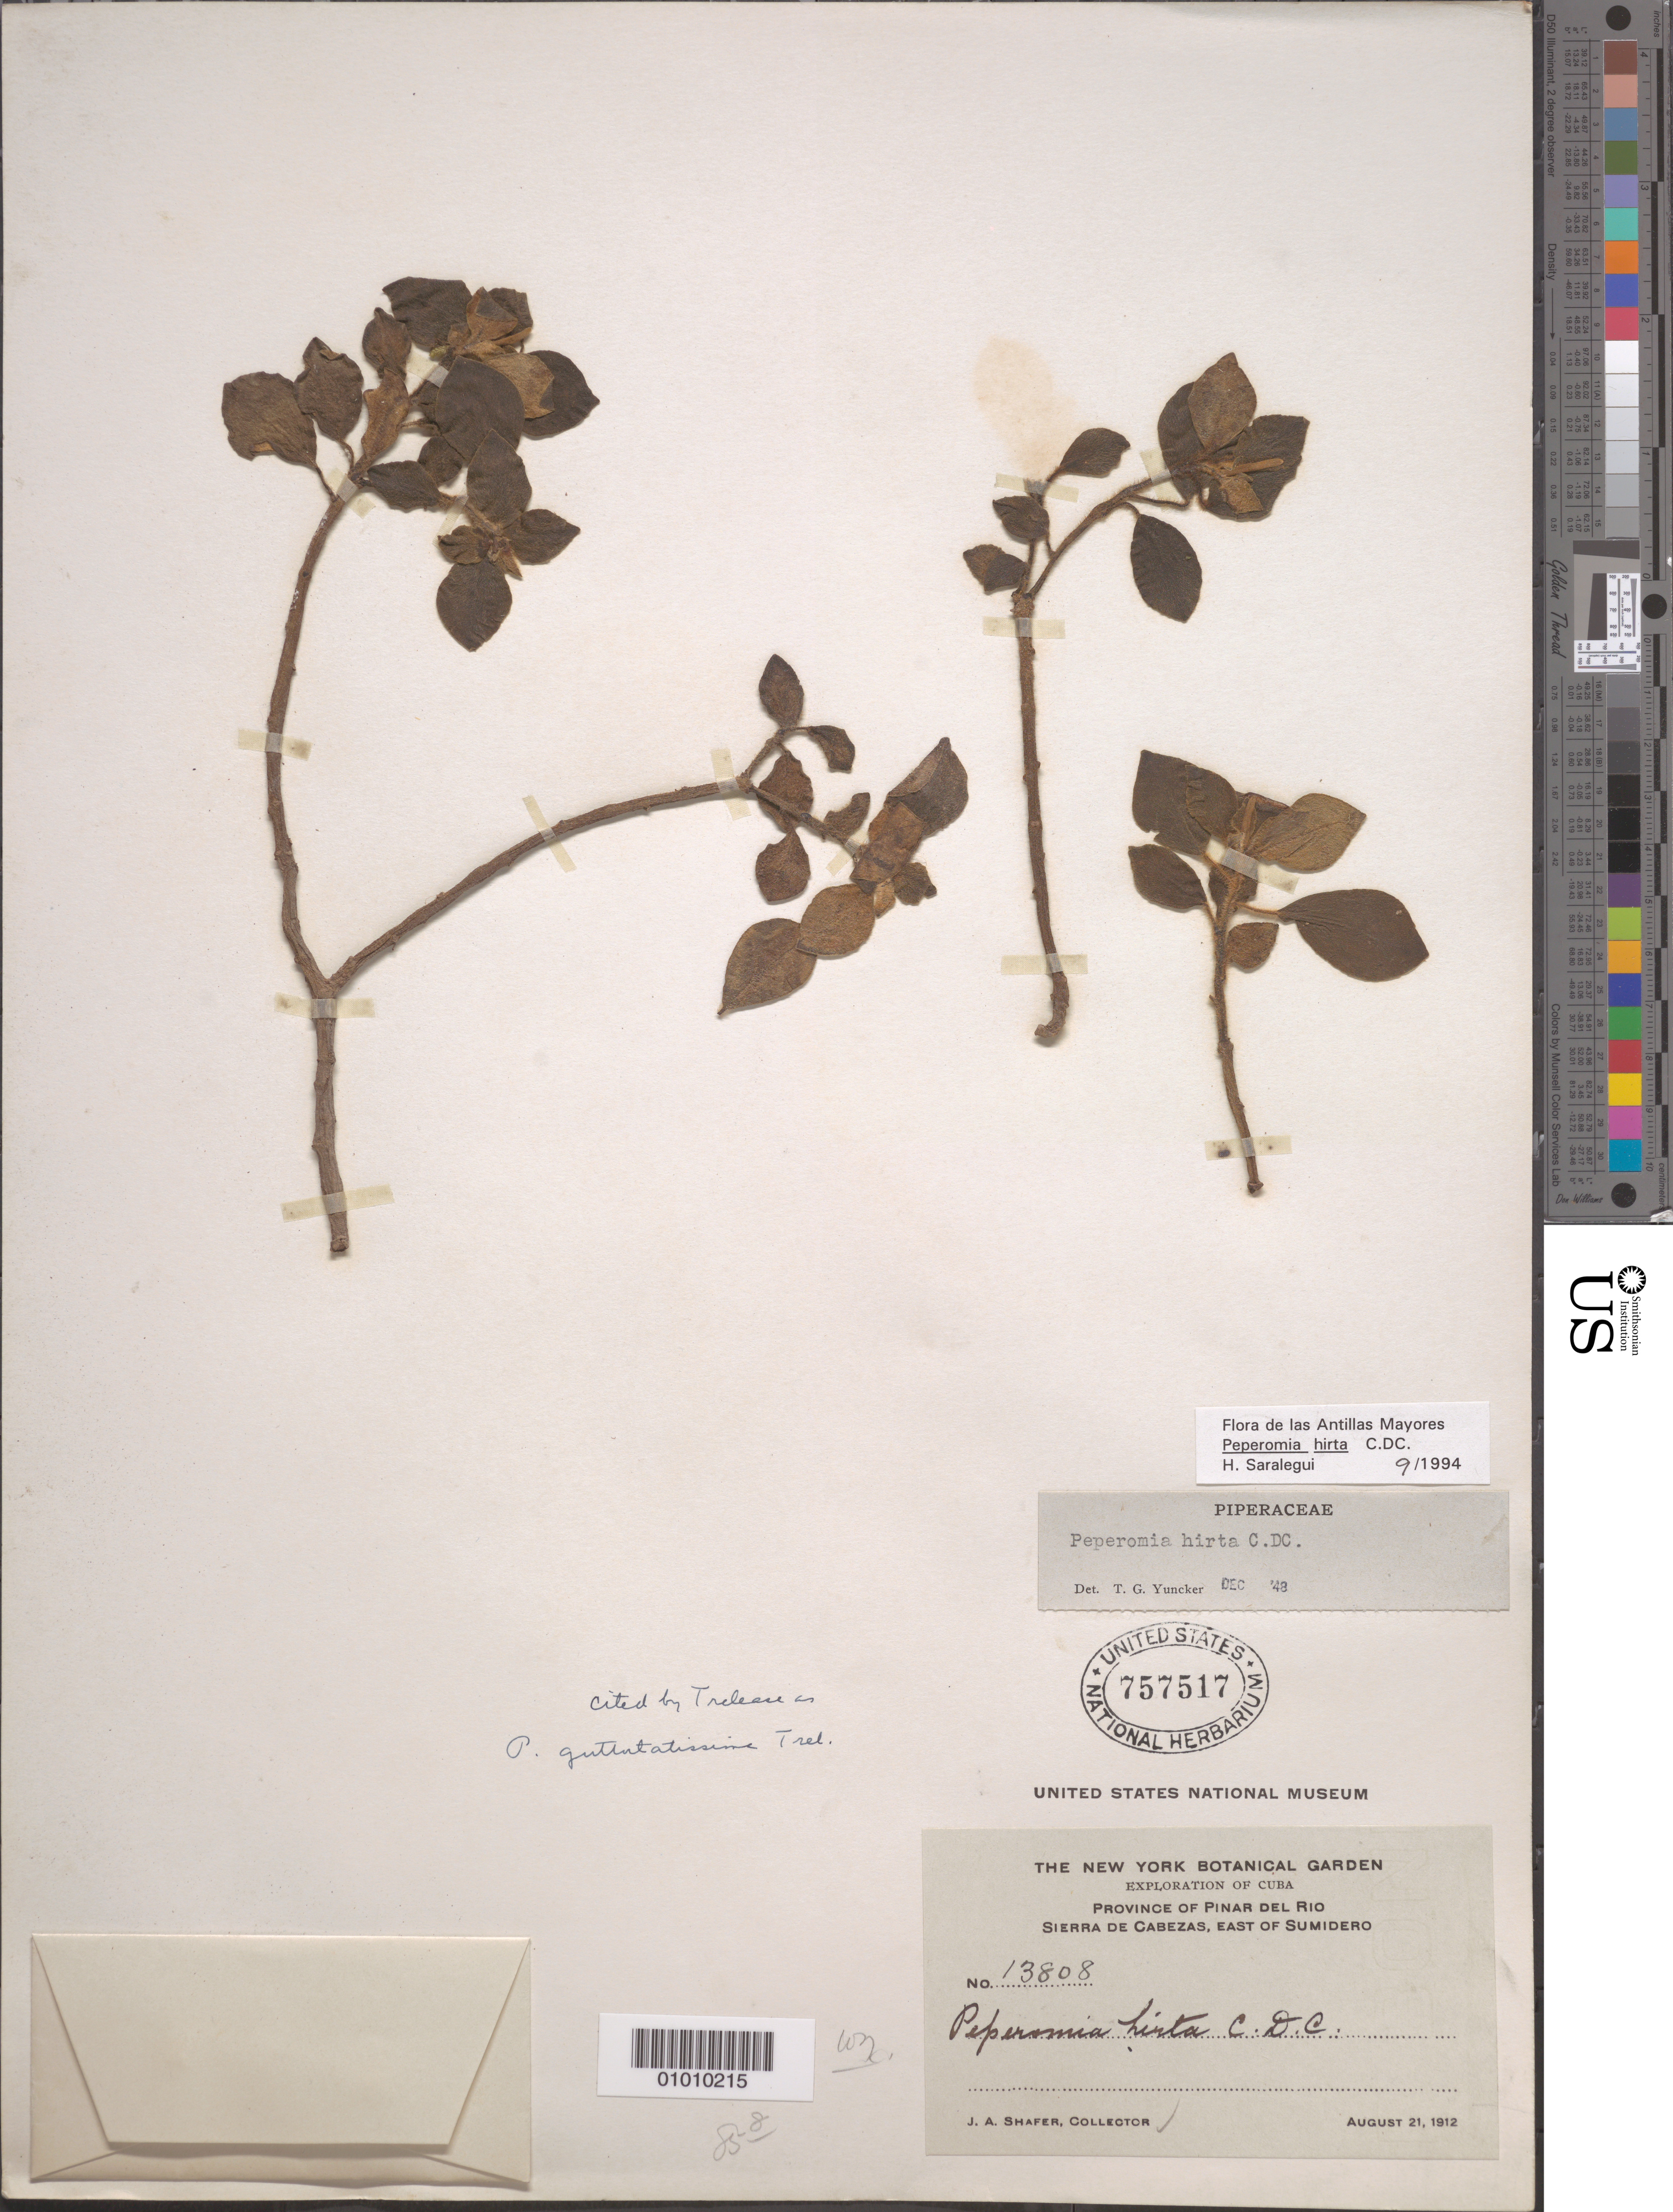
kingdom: Plantae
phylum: Tracheophyta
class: Magnoliopsida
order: Piperales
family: Piperaceae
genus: Peperomia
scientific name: Peperomia hirta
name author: C. DC.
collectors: J. A. Shafer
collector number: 13808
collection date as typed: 21 Aug 1912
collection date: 1912-08-21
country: Cuba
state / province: Pinar del Rio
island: Cuba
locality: Sierra de Cabezas, E of Sumidero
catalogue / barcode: US 757517